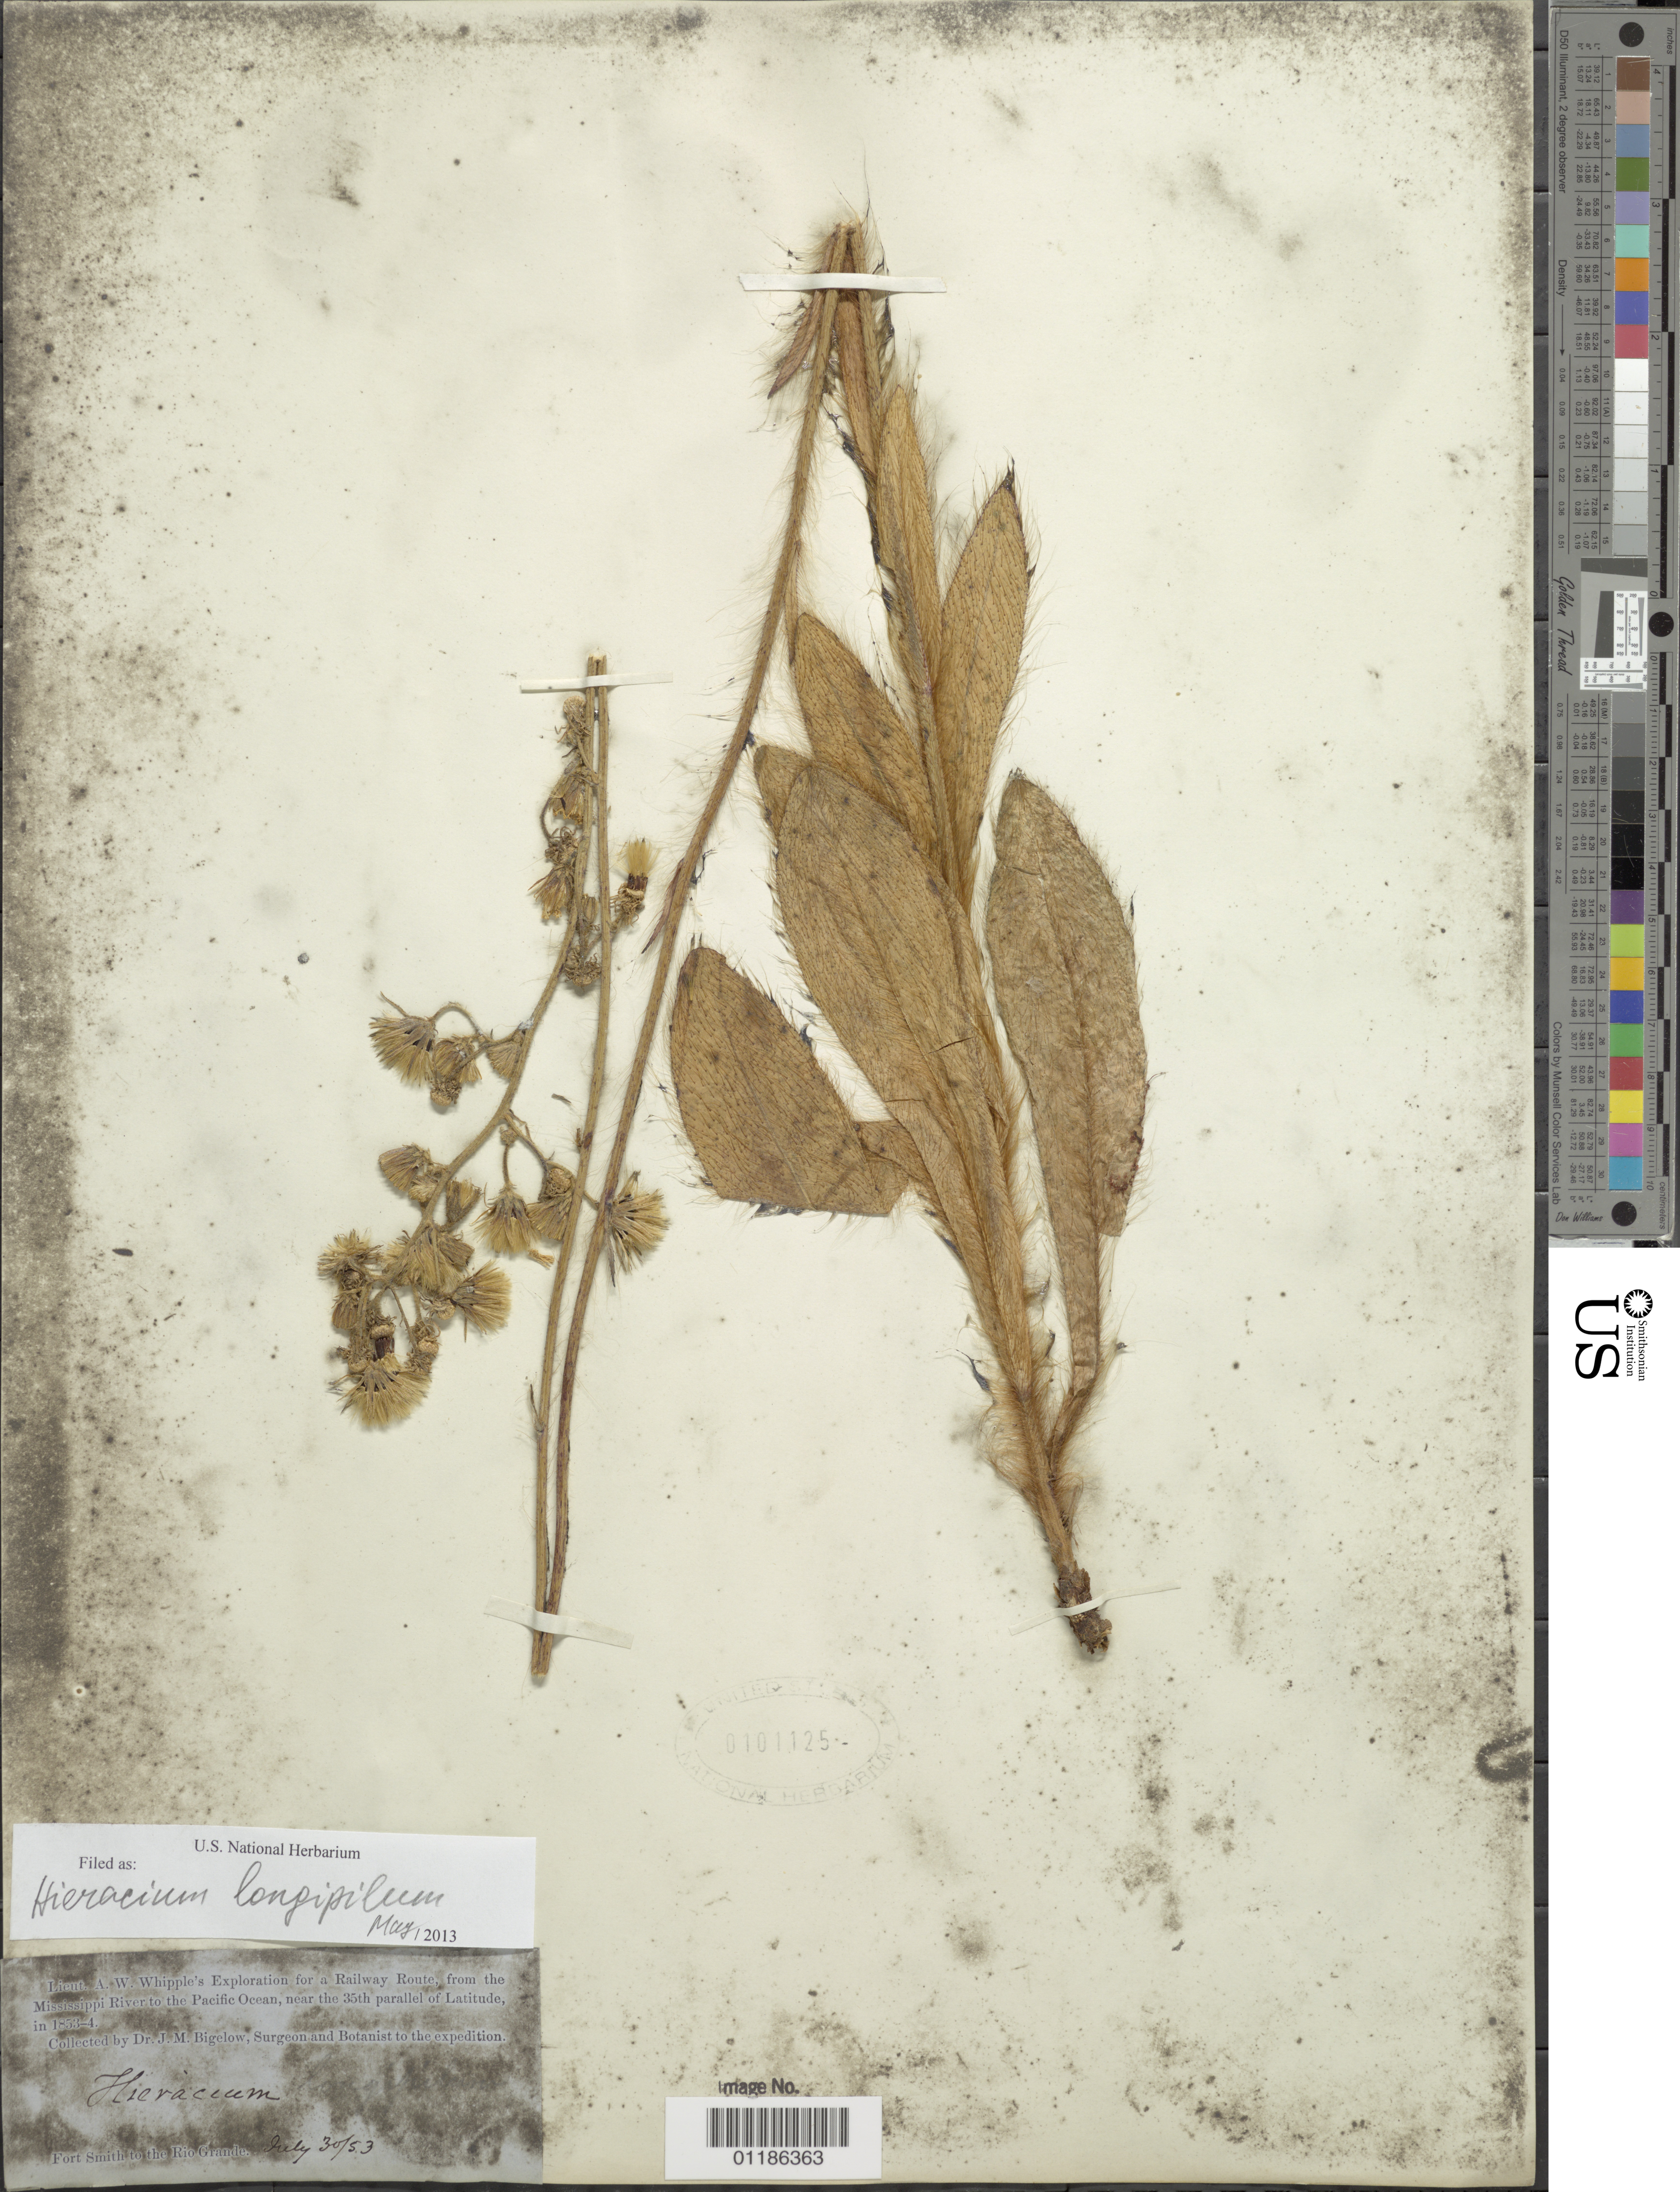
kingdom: Plantae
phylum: Tracheophyta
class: Magnoliopsida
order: Asterales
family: Asteraceae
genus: Hieracium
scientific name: Hieracium longipilum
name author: Torr. ex Hook.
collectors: J. M. Bigelow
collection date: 1853-07-30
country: United States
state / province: Texas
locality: Fort Smith to the Rio Grande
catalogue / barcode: US 101125